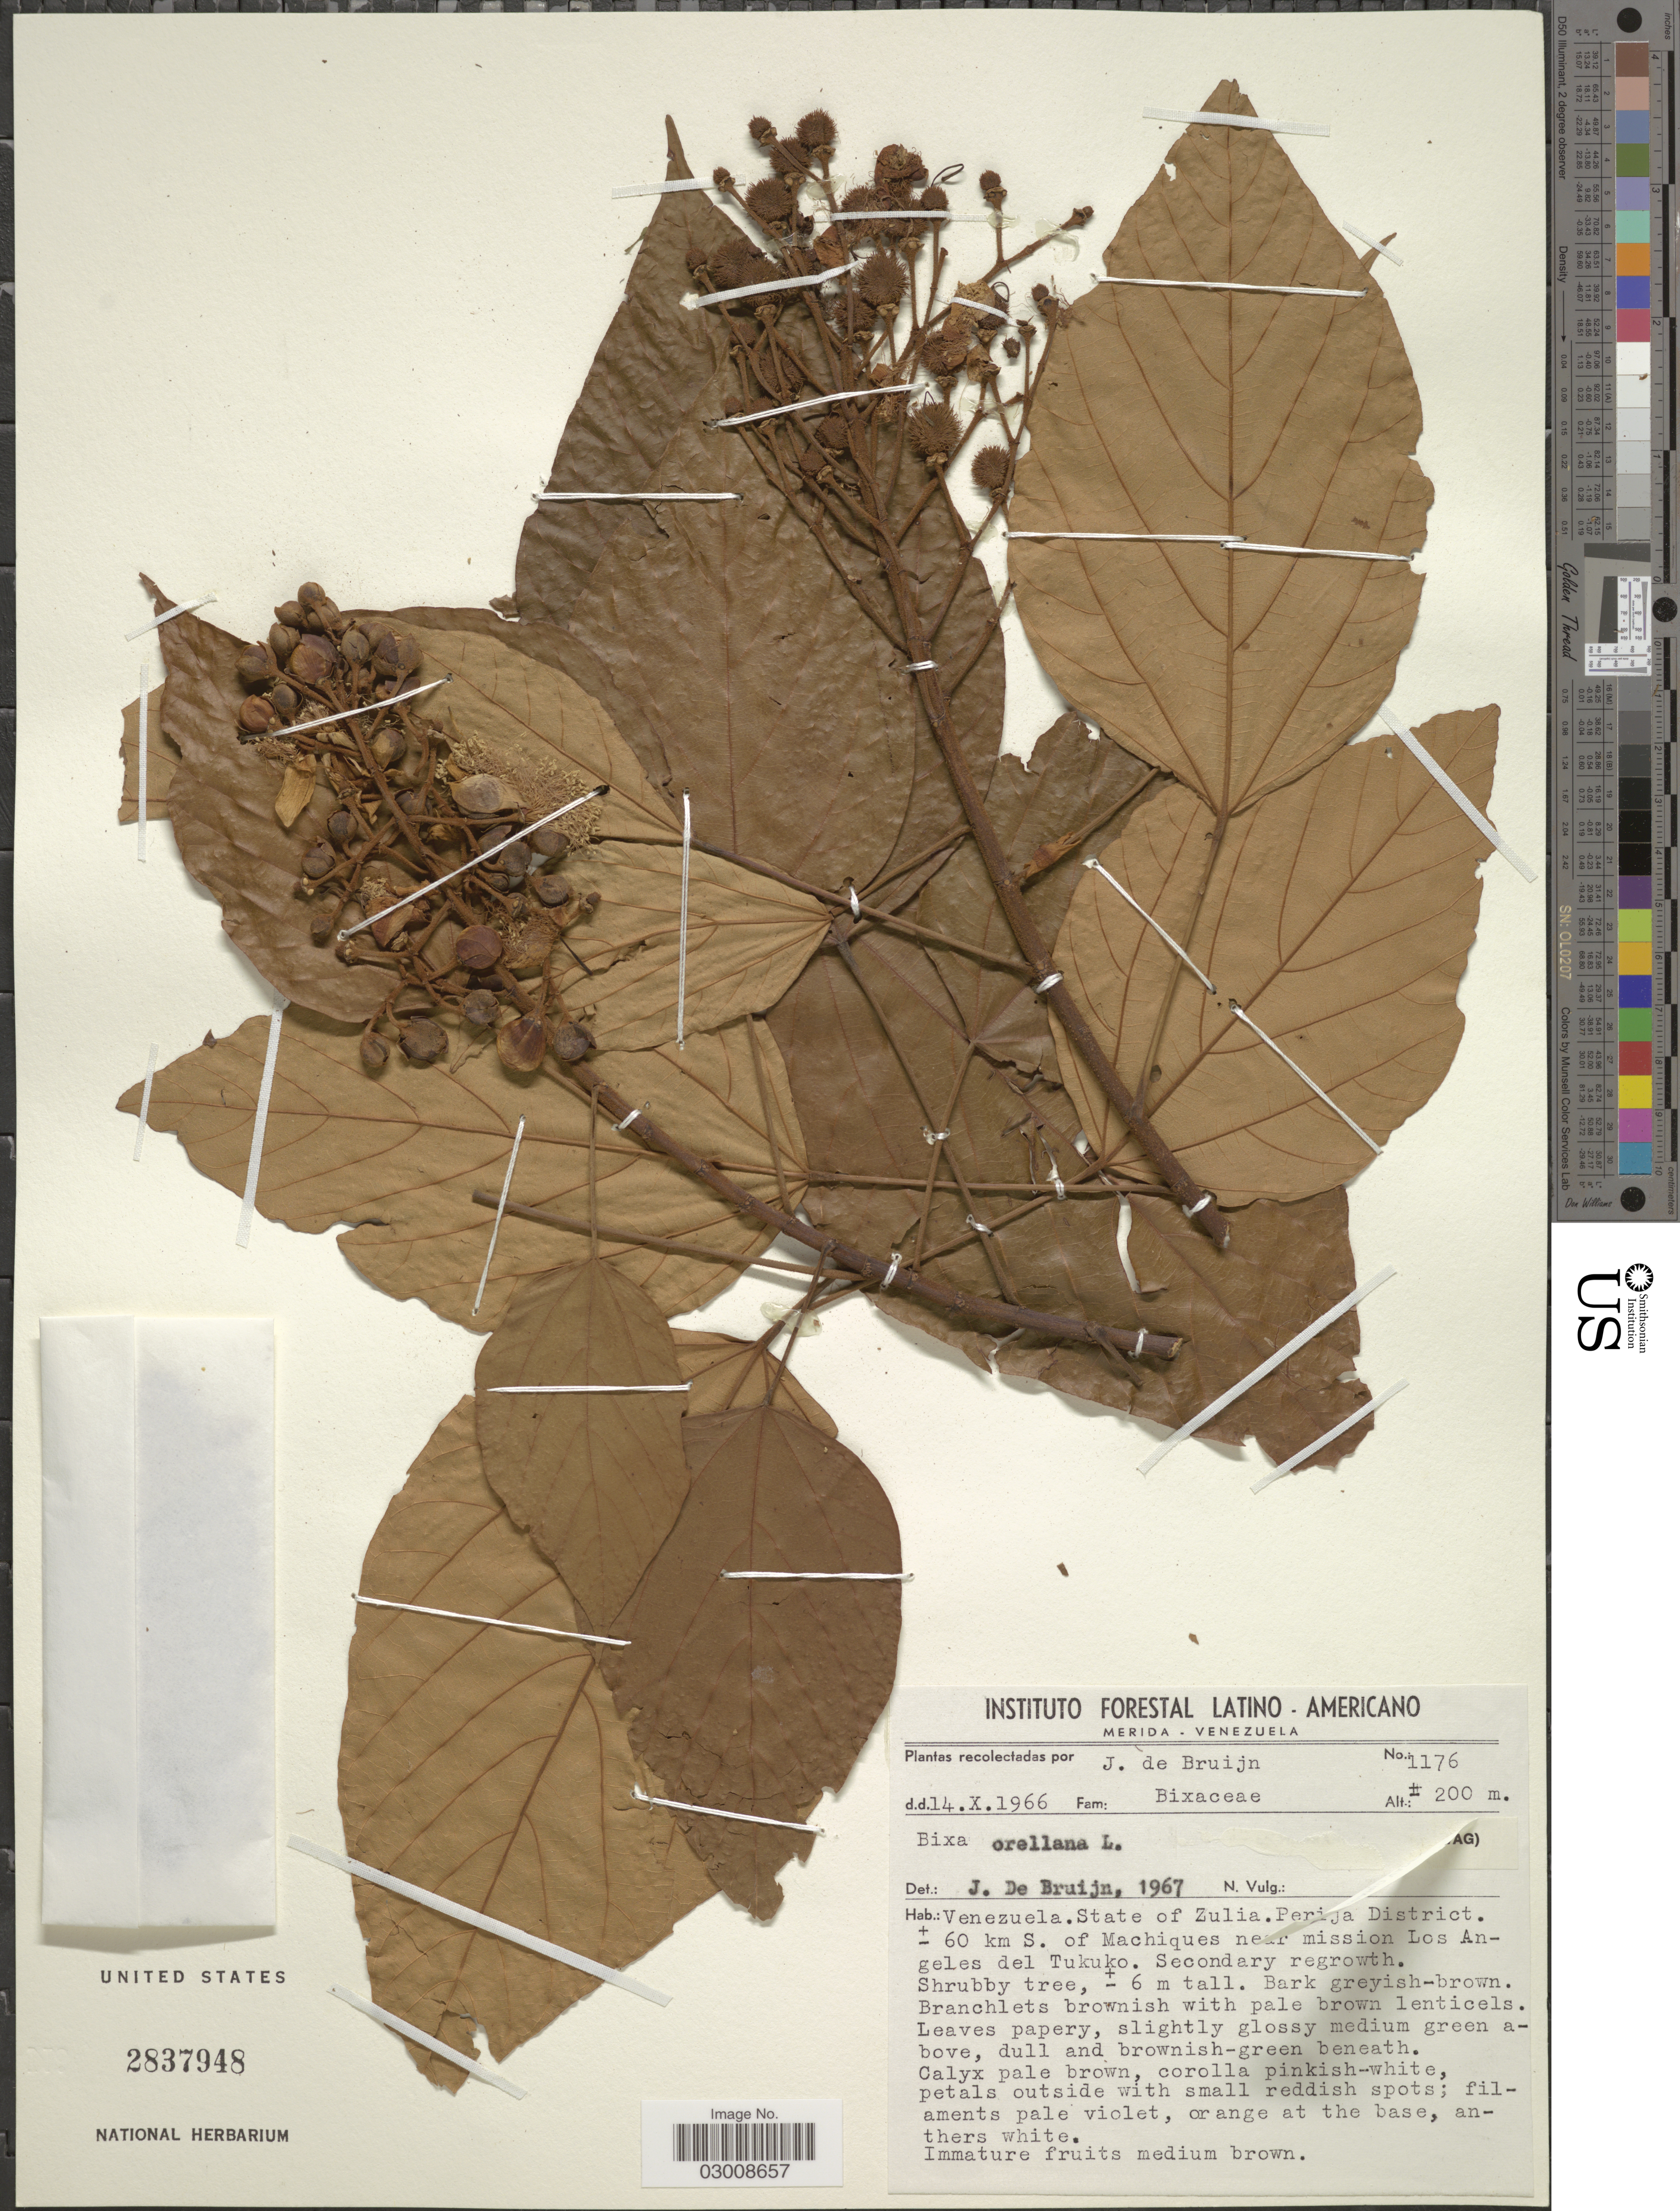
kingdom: Plantae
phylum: Tracheophyta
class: Magnoliopsida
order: Malvales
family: Bixaceae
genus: Bixa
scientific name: Bixa orellana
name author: L.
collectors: J. Bruijn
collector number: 1176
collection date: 1966-10-14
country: Venezuela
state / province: Zulia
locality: Perija District, ± 60 km S. of Machiques near mission Los Angeles del Tukuko.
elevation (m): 200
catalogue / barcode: US 2837948